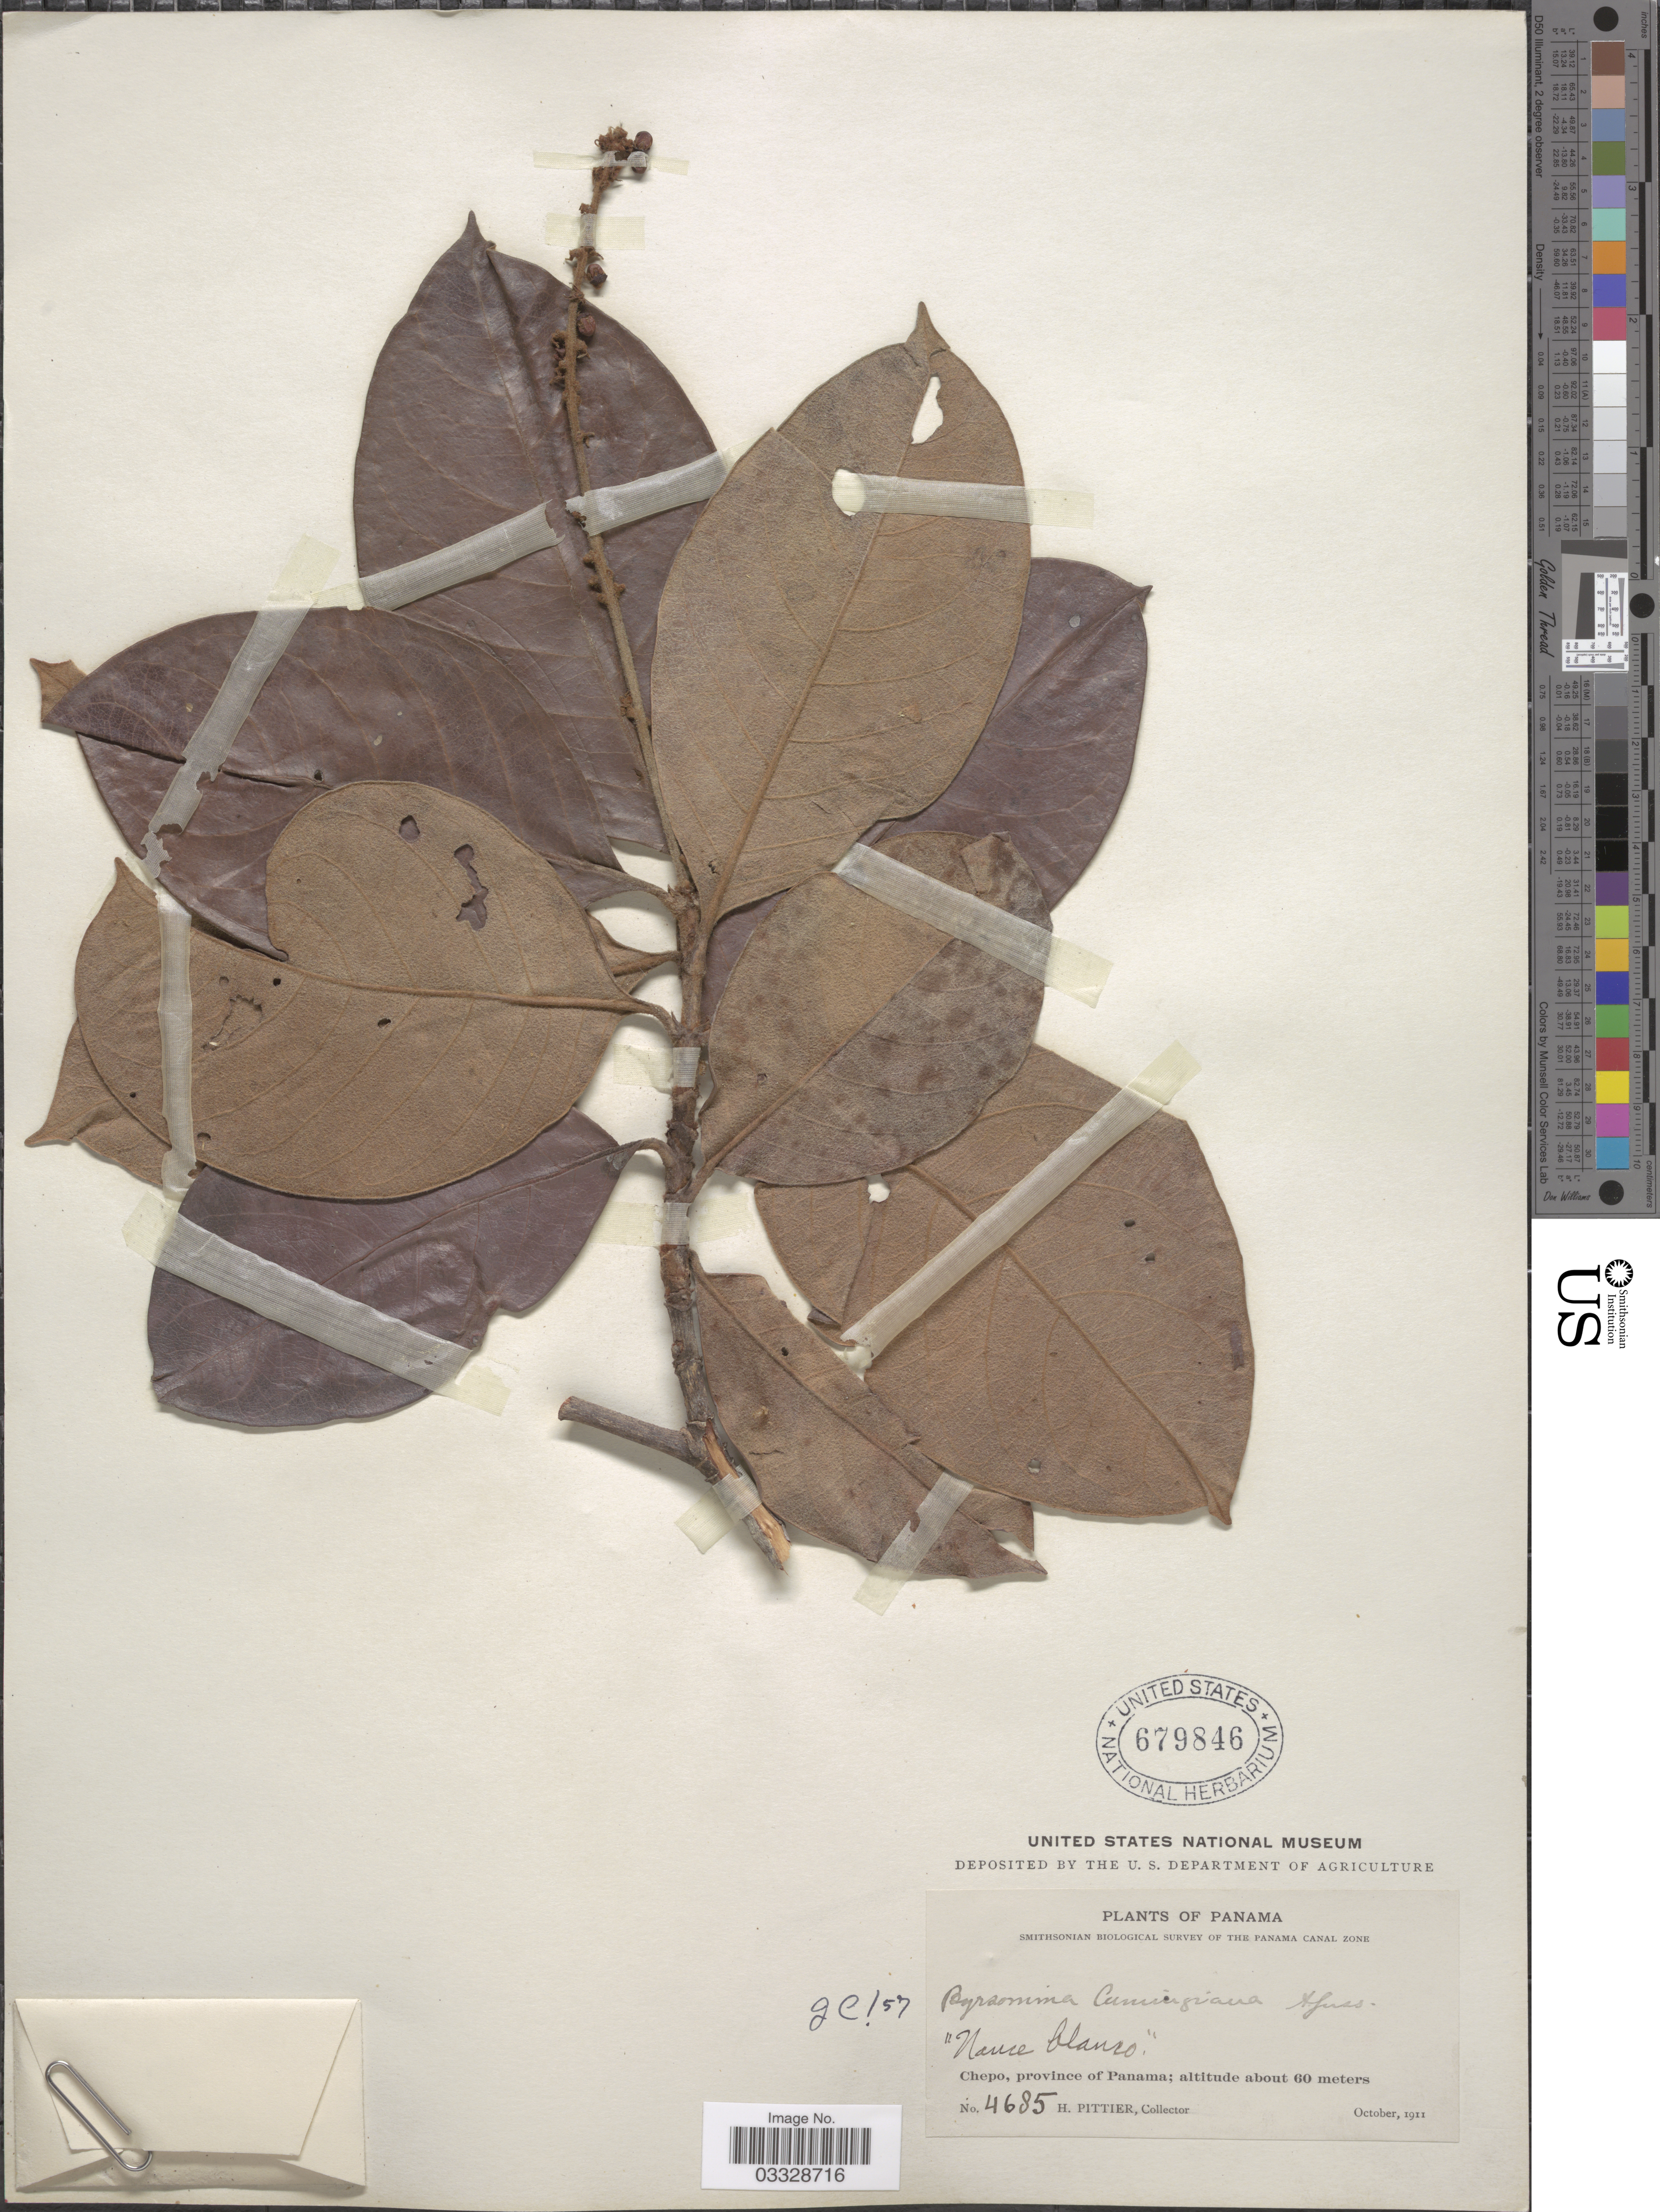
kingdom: Plantae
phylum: Tracheophyta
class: Magnoliopsida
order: Malpighiales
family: Malpighiaceae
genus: Byrsonima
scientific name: Byrsonima crassifolia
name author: (L.) Kunth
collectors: H. F. Pittier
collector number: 4685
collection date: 1911-10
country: Panama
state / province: Panamá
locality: Chepo.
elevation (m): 60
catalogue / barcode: US 679846